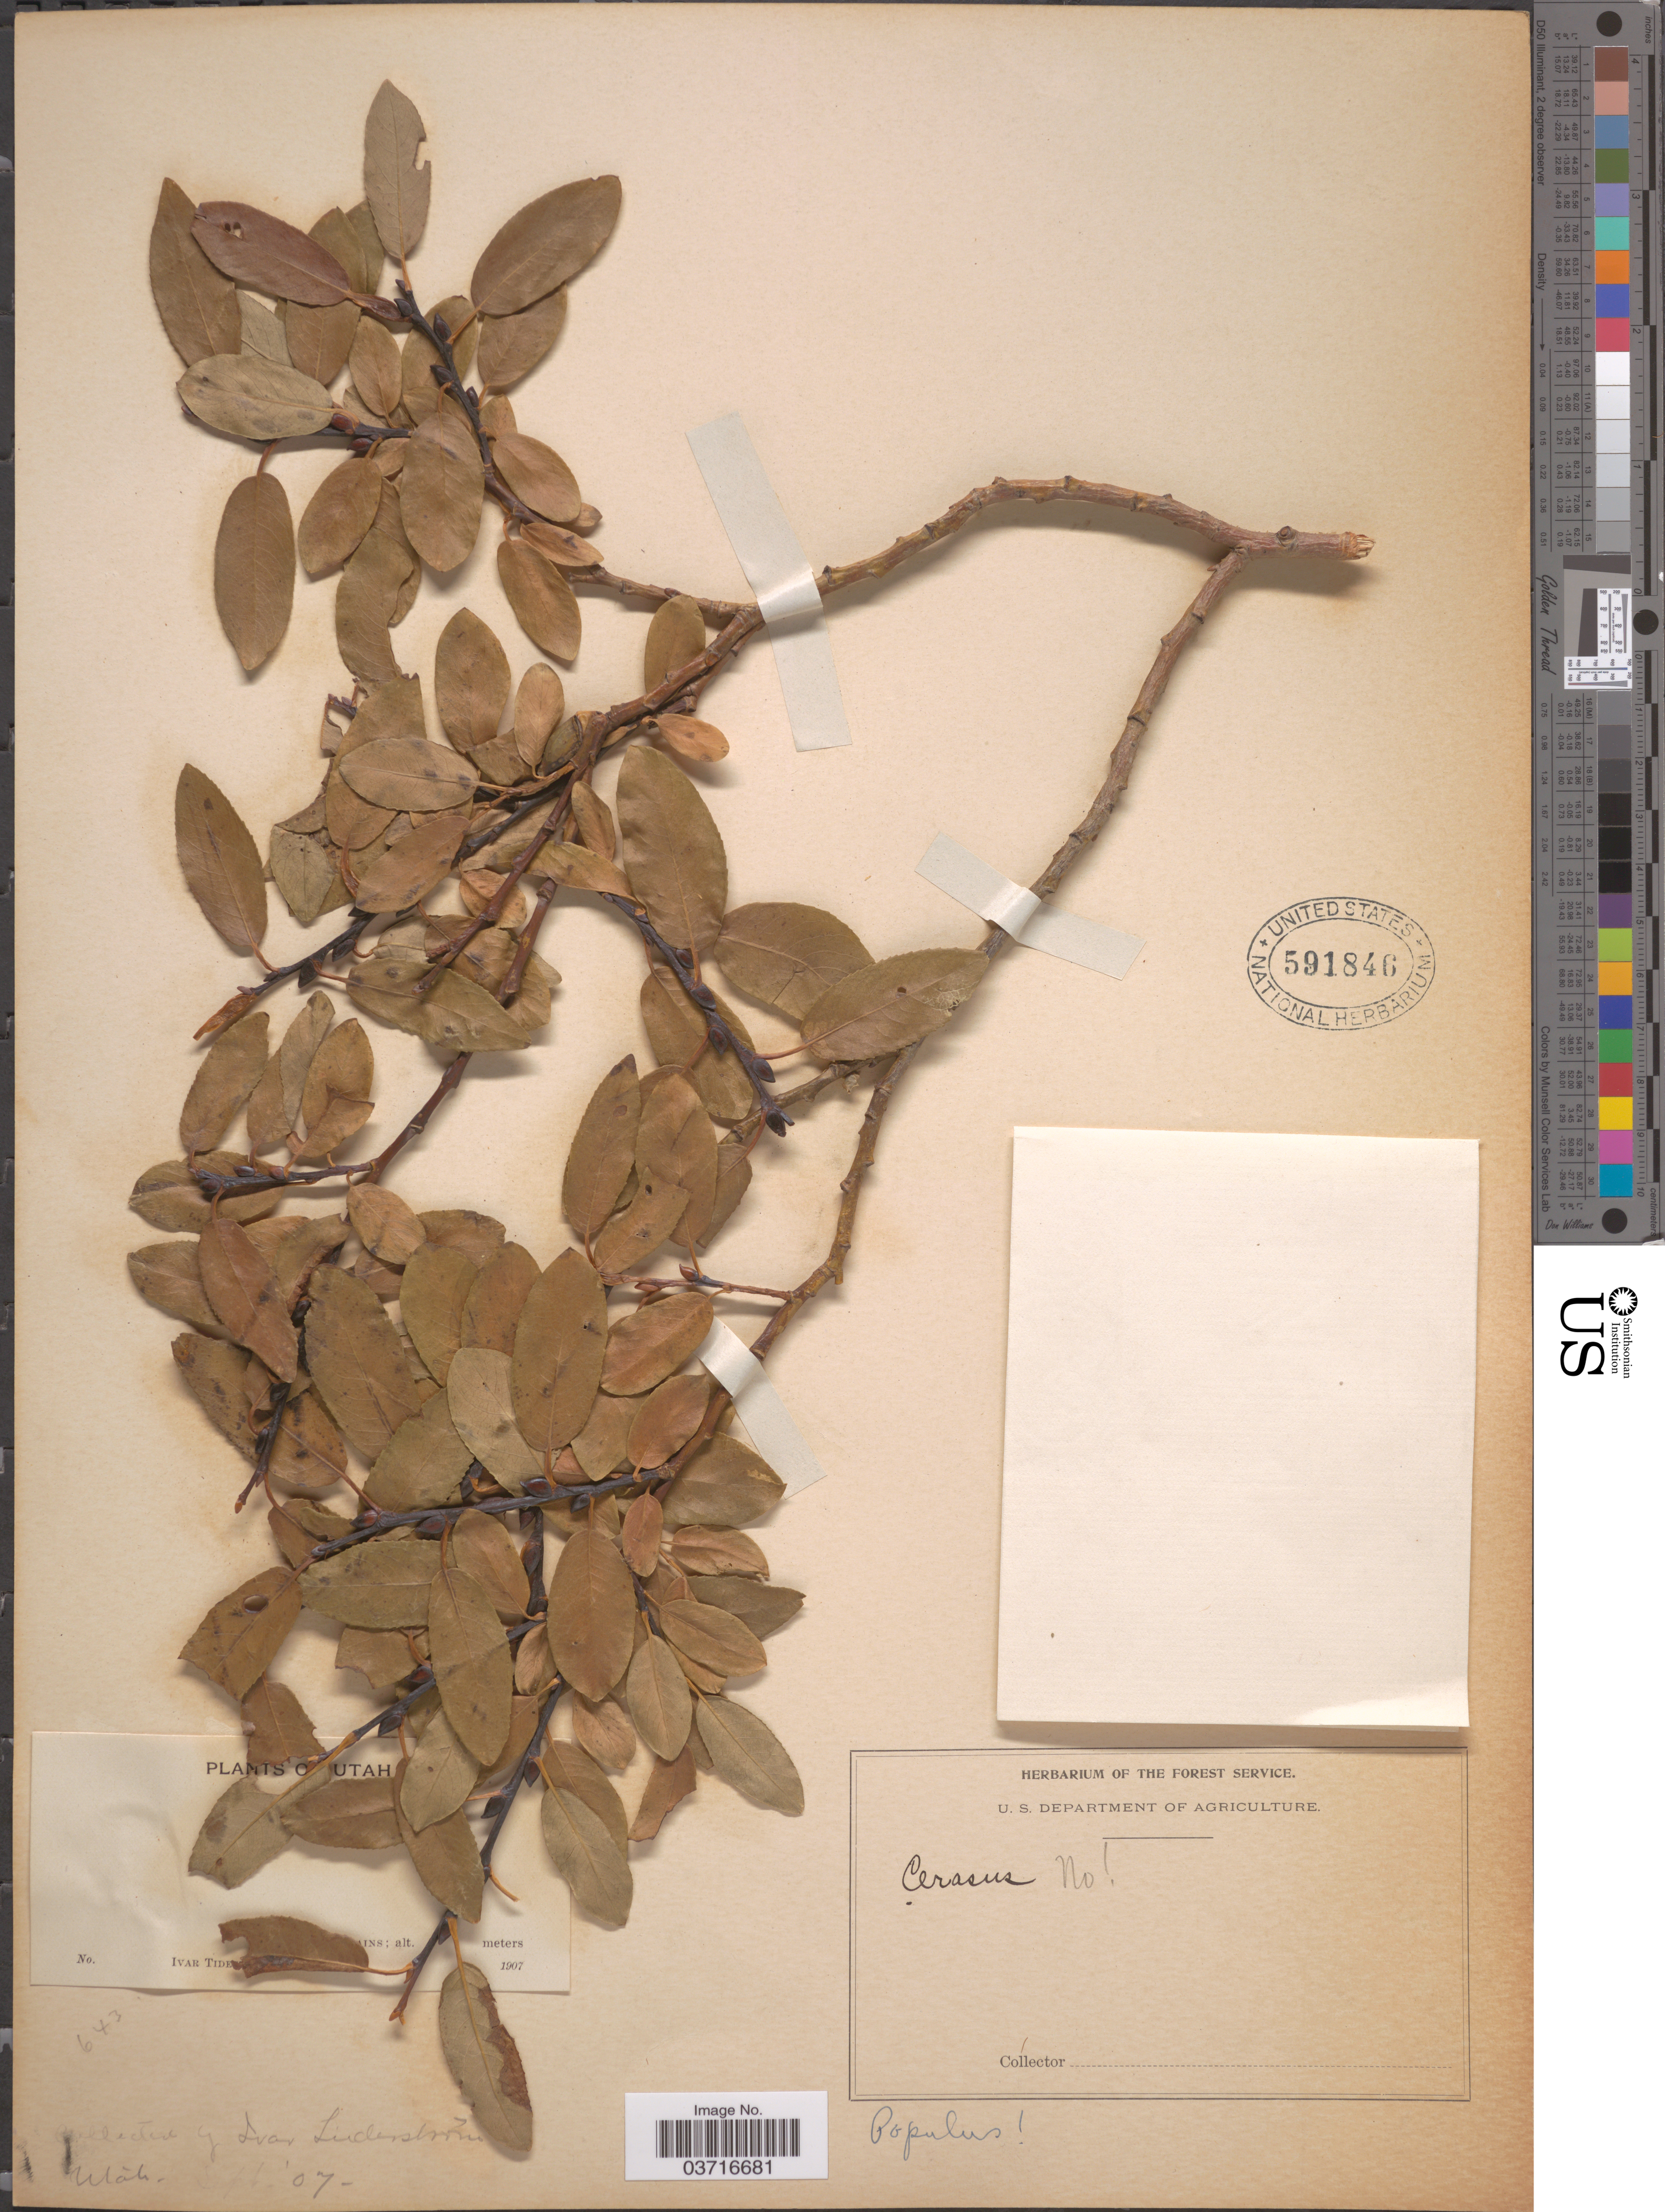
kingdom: Plantae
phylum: Tracheophyta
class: Magnoliopsida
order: Rosales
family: Rosaceae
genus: Prunus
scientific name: Prunus sp.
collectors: I. F. Tidestrom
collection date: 1907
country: United States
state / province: Utah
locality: [illegible text]ains.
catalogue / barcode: US 591846